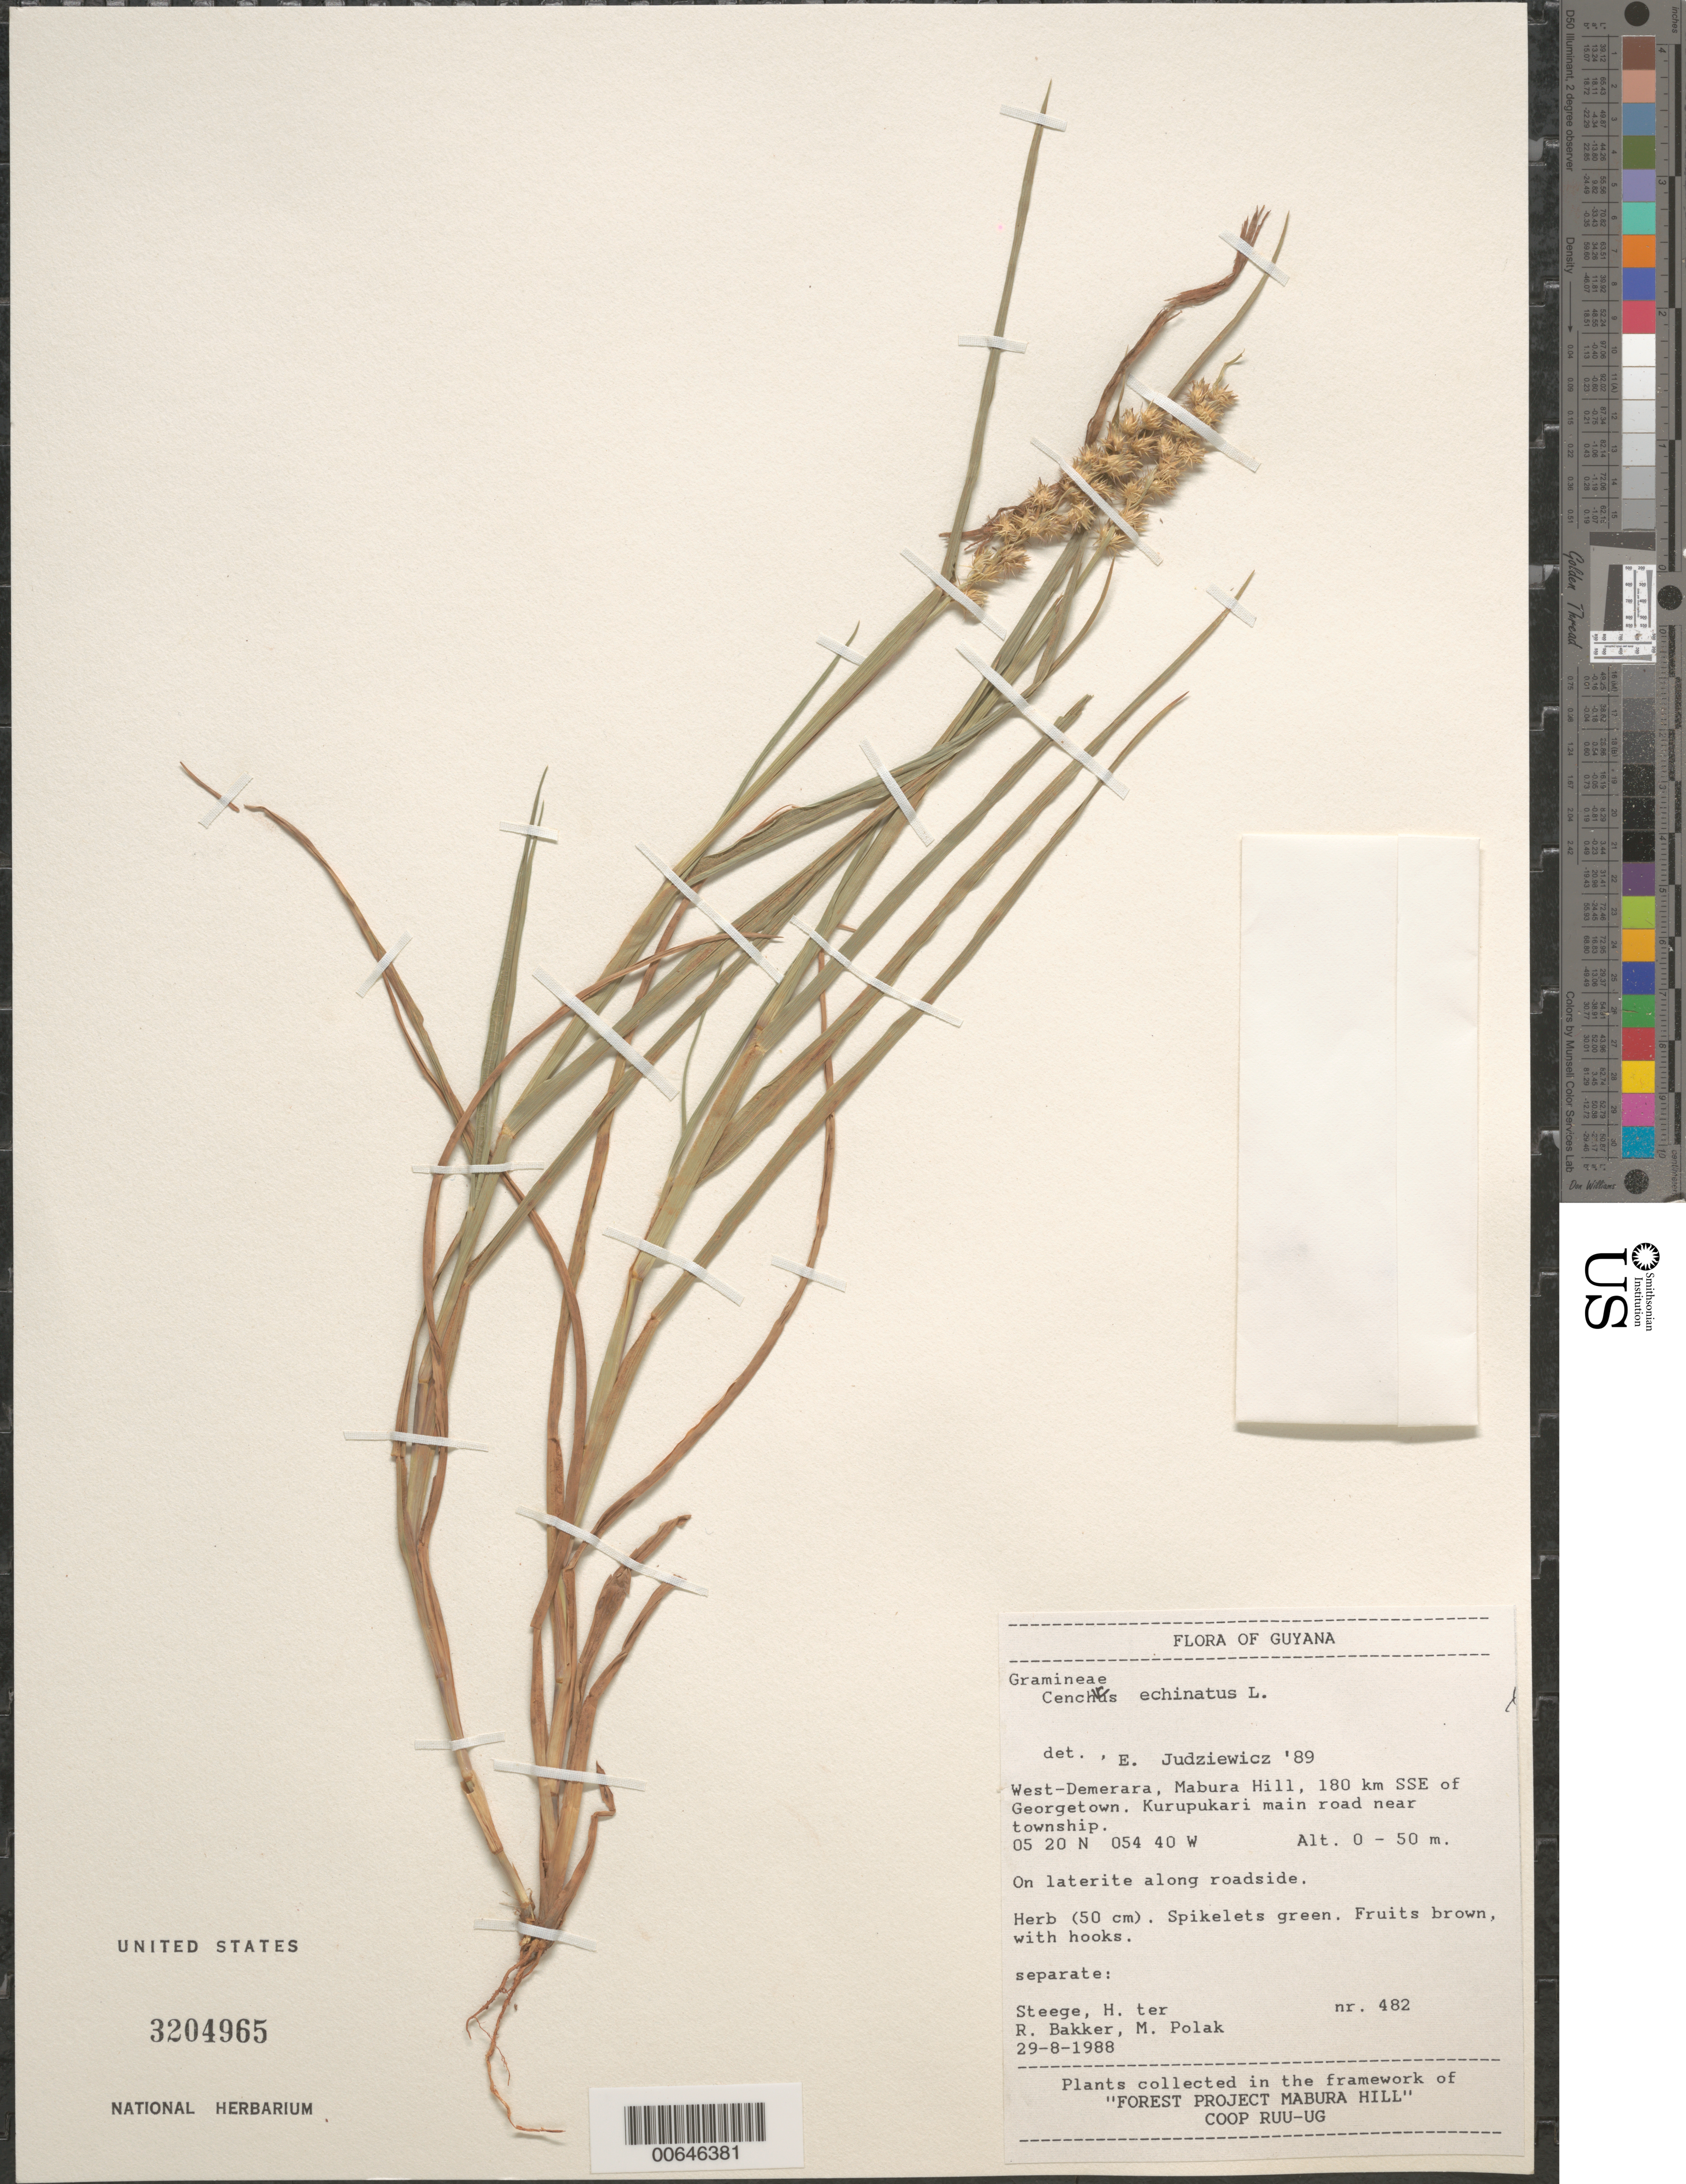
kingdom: Plantae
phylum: Tracheophyta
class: Liliopsida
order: Poales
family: Poaceae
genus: Cenchrus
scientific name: Cenchrus echinatus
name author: L.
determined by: Judziewicz, E. J.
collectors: H. ter Steege, R. Bakker & M. Polak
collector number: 482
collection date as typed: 29-Aug-88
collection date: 1988-08-29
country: Guyana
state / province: U. Demerara-Berbice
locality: Mabura Hill, 180 km SSE of Georgetown, Kurupukari main road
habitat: On laterite along roadside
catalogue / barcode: US 3204965